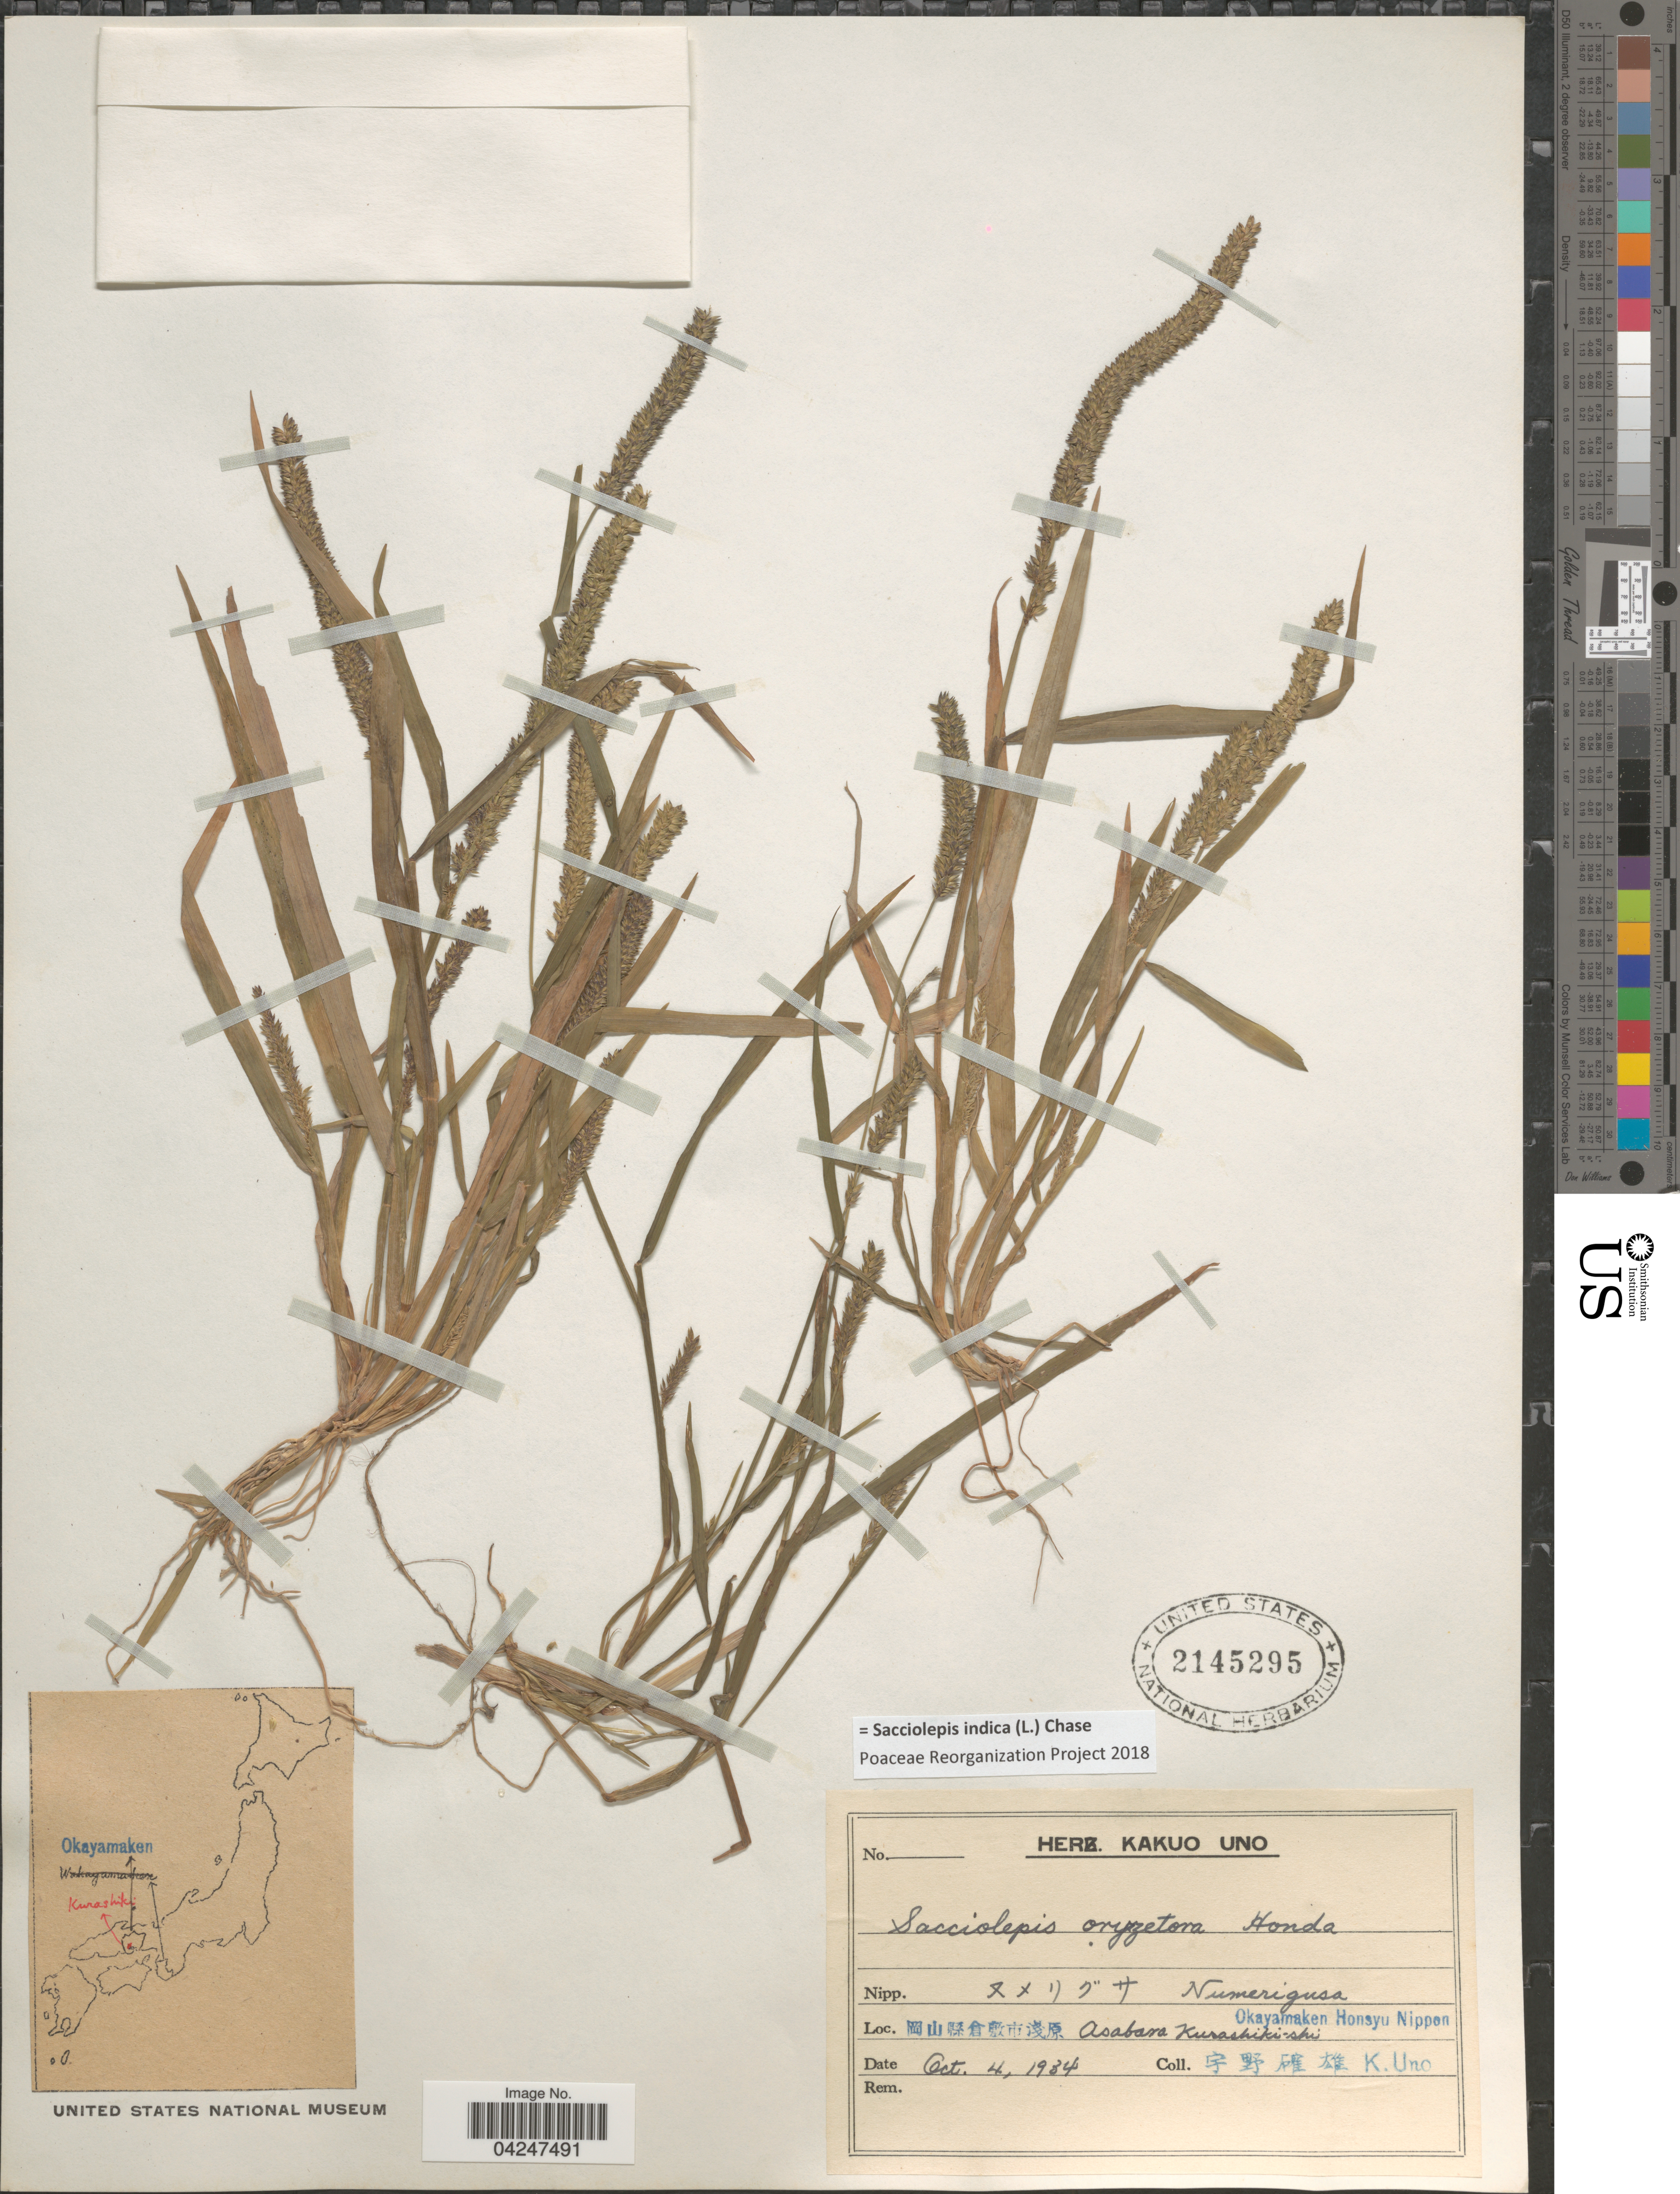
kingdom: Plantae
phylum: Tracheophyta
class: Liliopsida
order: Poales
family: Poaceae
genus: Sacciolepis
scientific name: Sacciolepis indica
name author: (L.) Chase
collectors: K. Uno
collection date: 1934-10-04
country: Japan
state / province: Okayama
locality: X Asabara Kurashiki-shi Okayamaken Hensyu Nippon.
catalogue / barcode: US 2145295